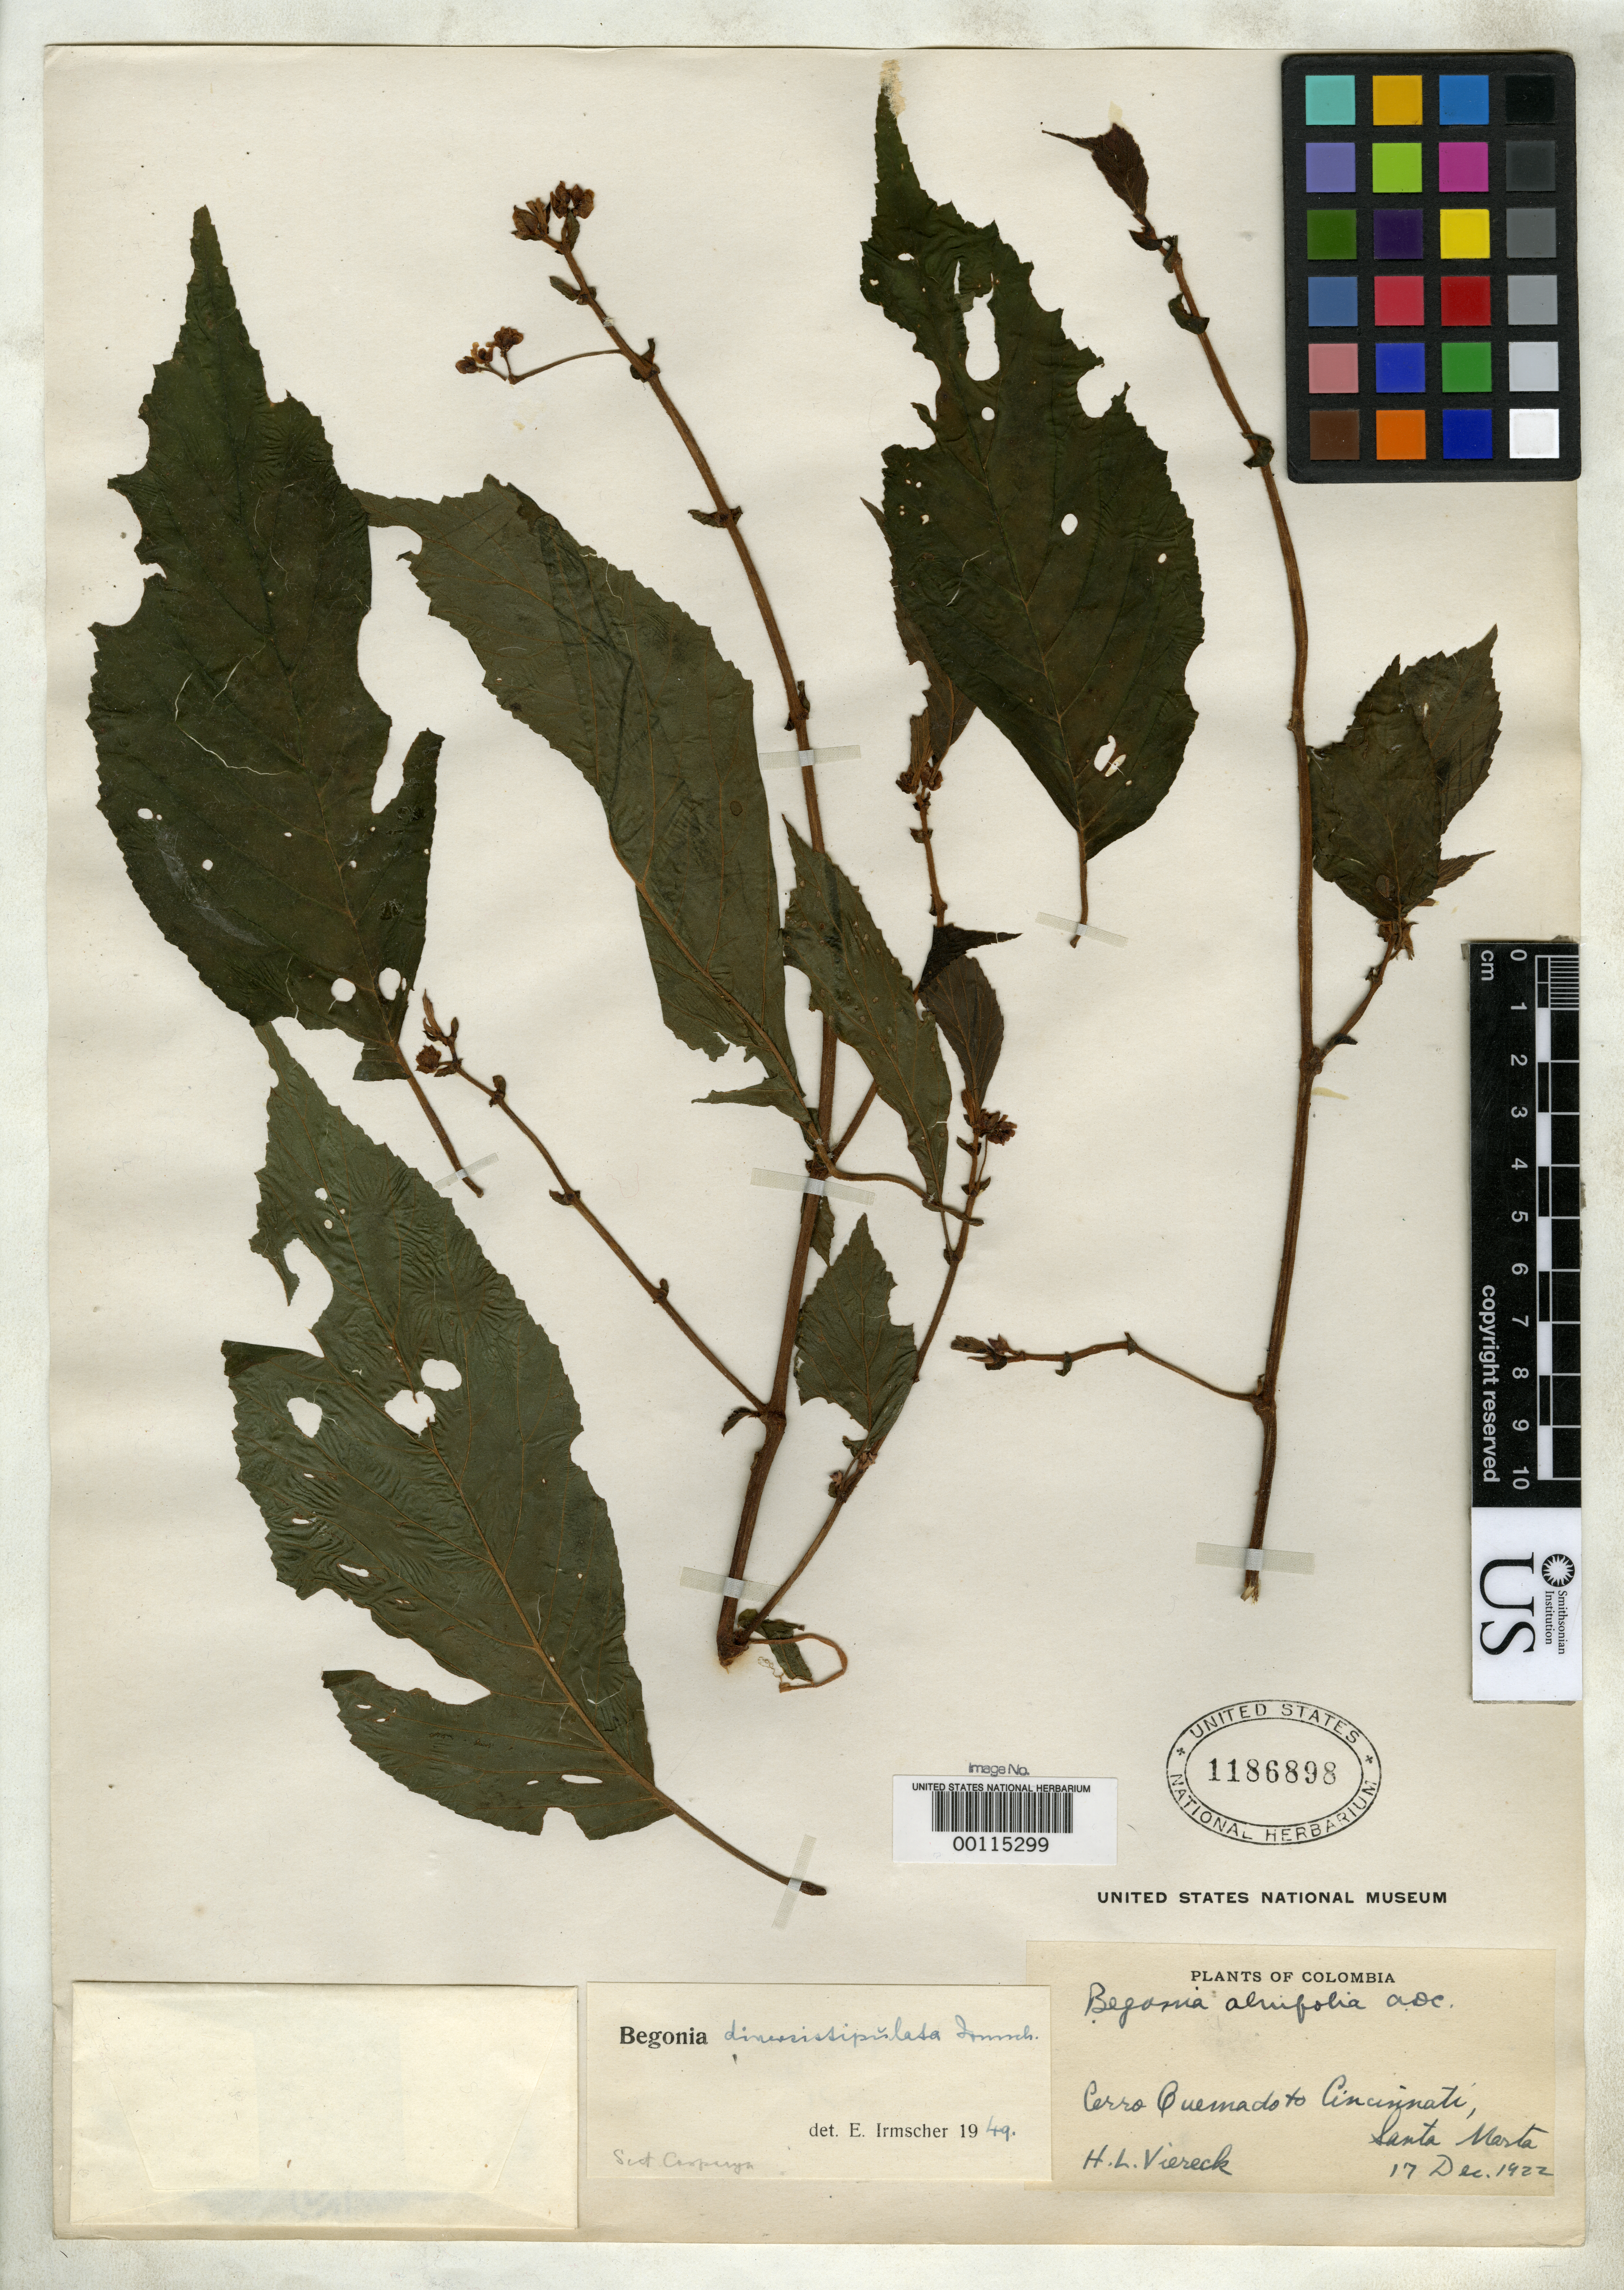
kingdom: Plantae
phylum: Tracheophyta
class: Magnoliopsida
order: Cucurbitales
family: Begoniaceae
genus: Begonia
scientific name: Begonia diversistipulata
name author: Irmsch.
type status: Syntype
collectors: H. W. Viereck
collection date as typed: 17 Dec 1922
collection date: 1922-12-17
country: Colombia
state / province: Magdalena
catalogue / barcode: US 1186898